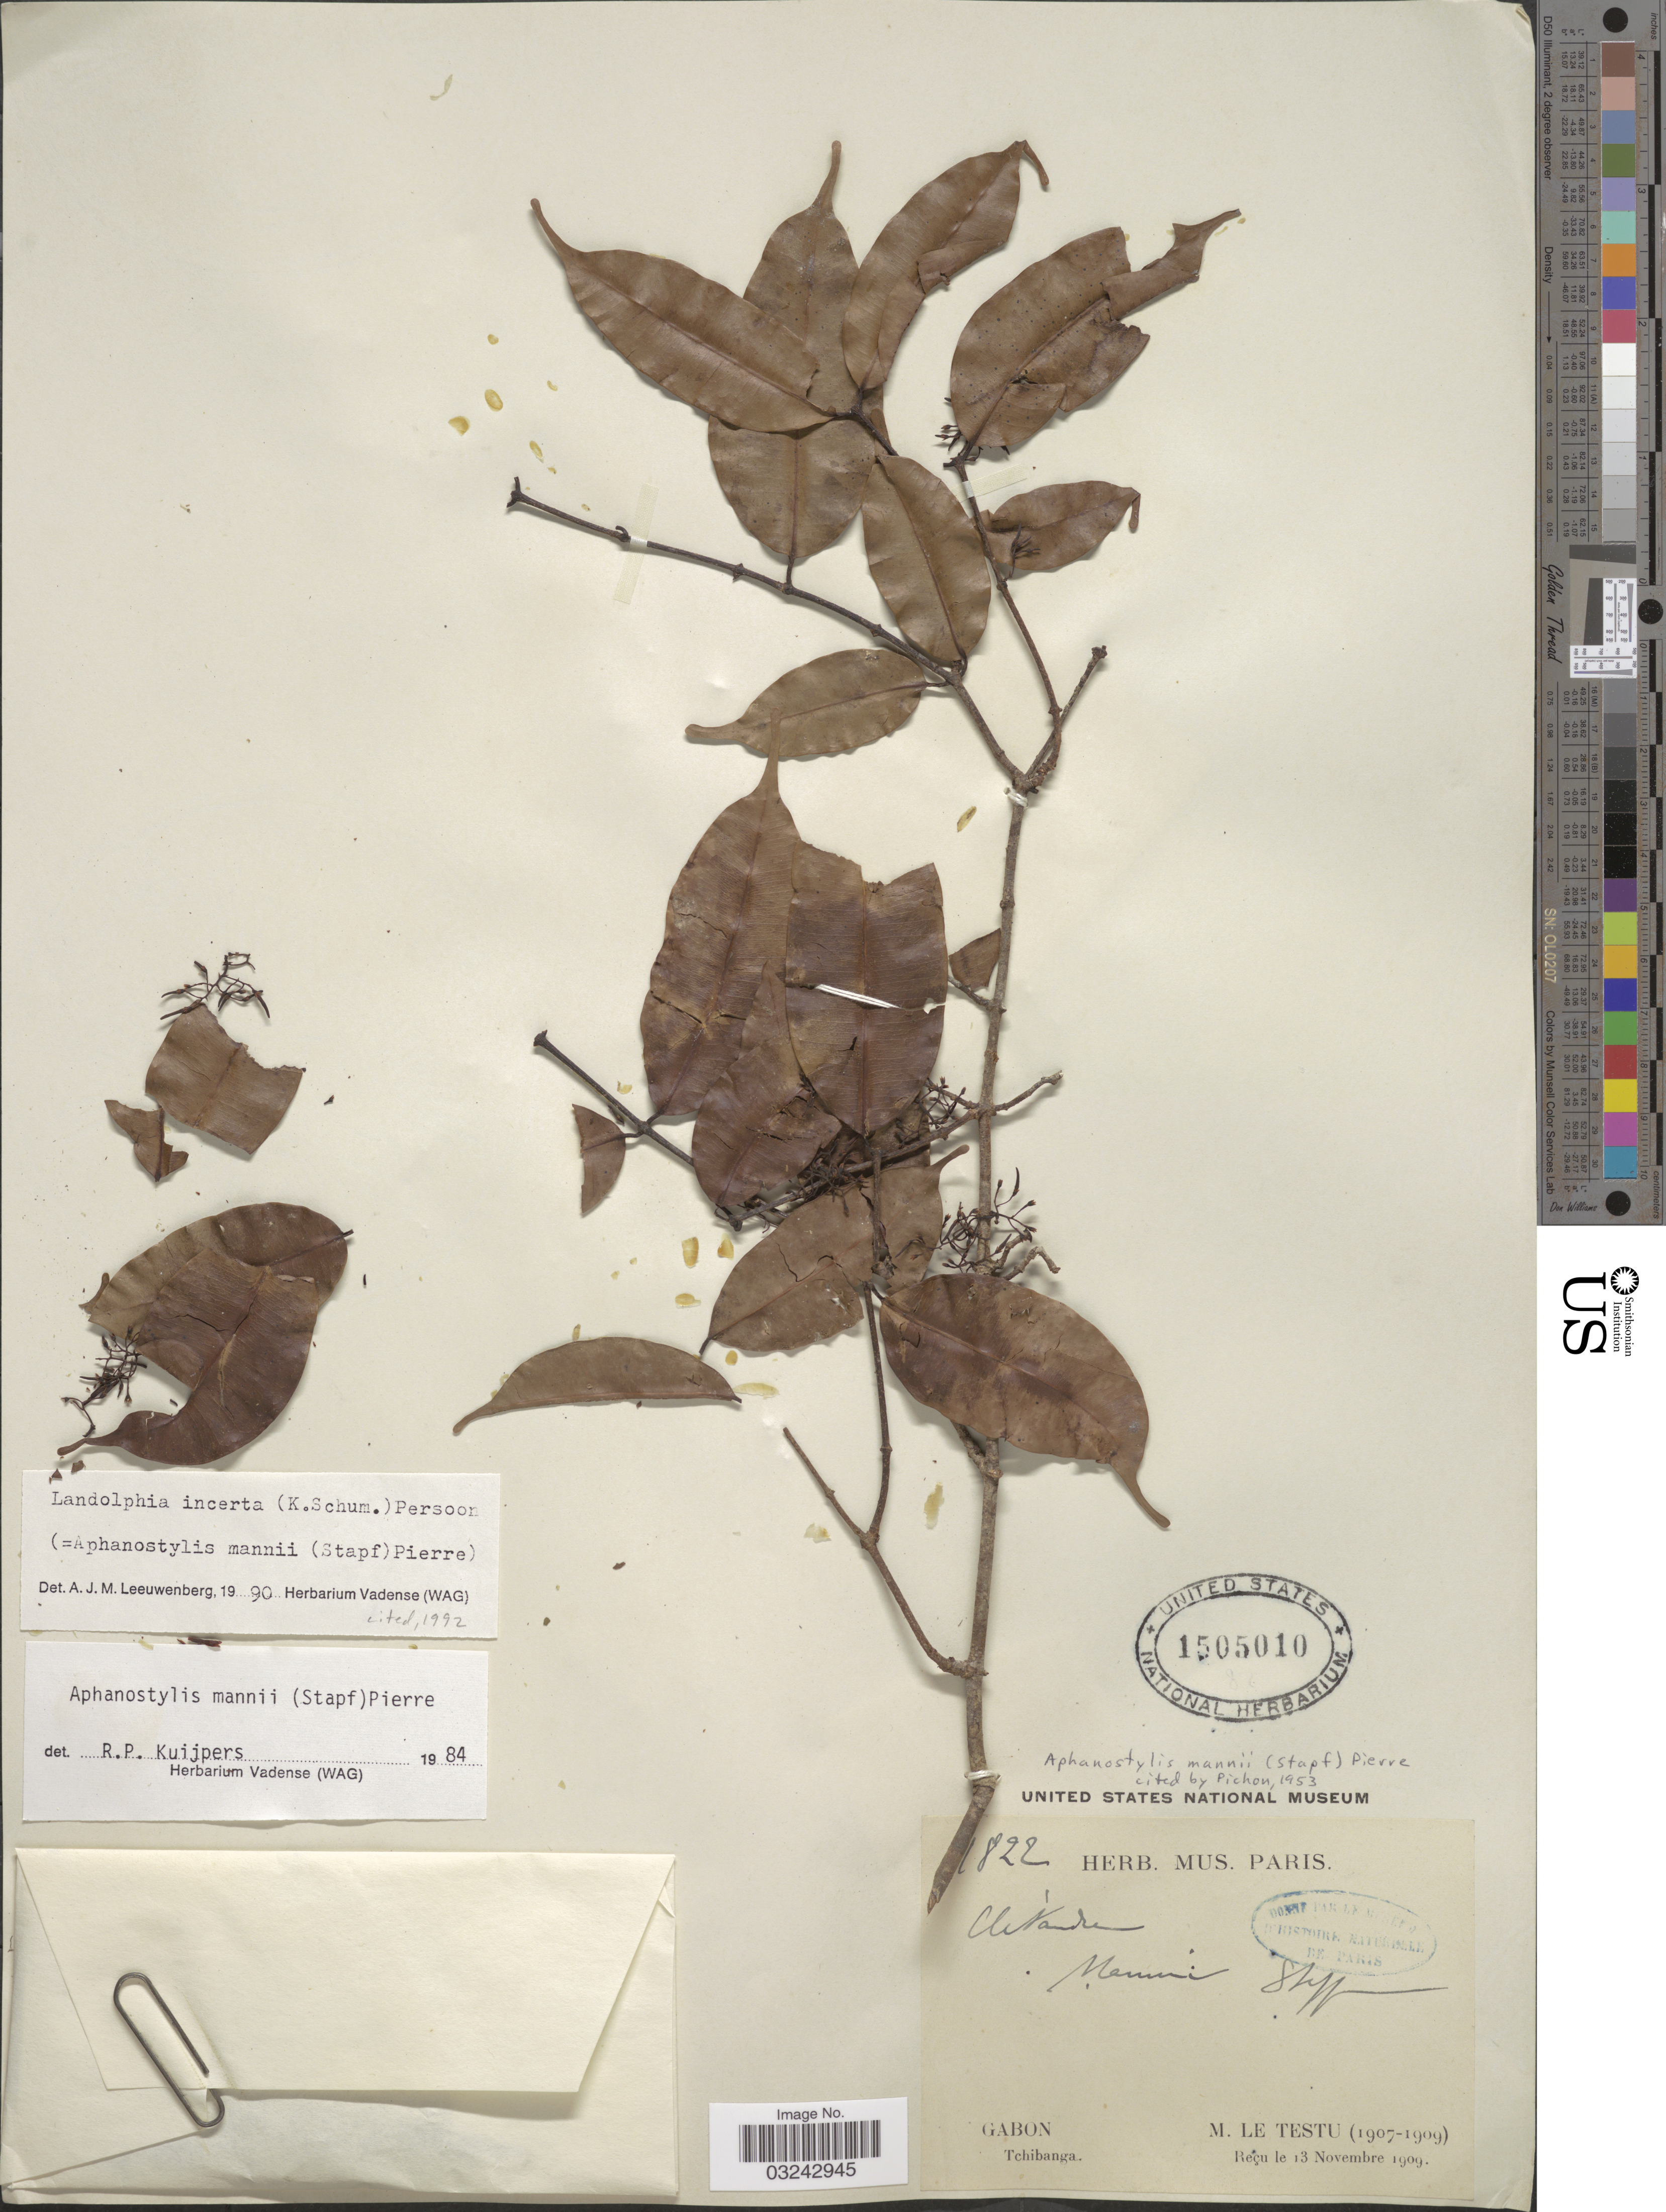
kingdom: Plantae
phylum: Tracheophyta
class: Magnoliopsida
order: Gentianales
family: Apocynaceae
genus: Landolphia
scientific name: Landolphia incerta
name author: (K. Schum.) J.G.M. Pers.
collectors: M. Le Testu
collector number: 1822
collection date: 1907/1909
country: Gabon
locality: Tchibanga.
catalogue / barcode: US 1505010